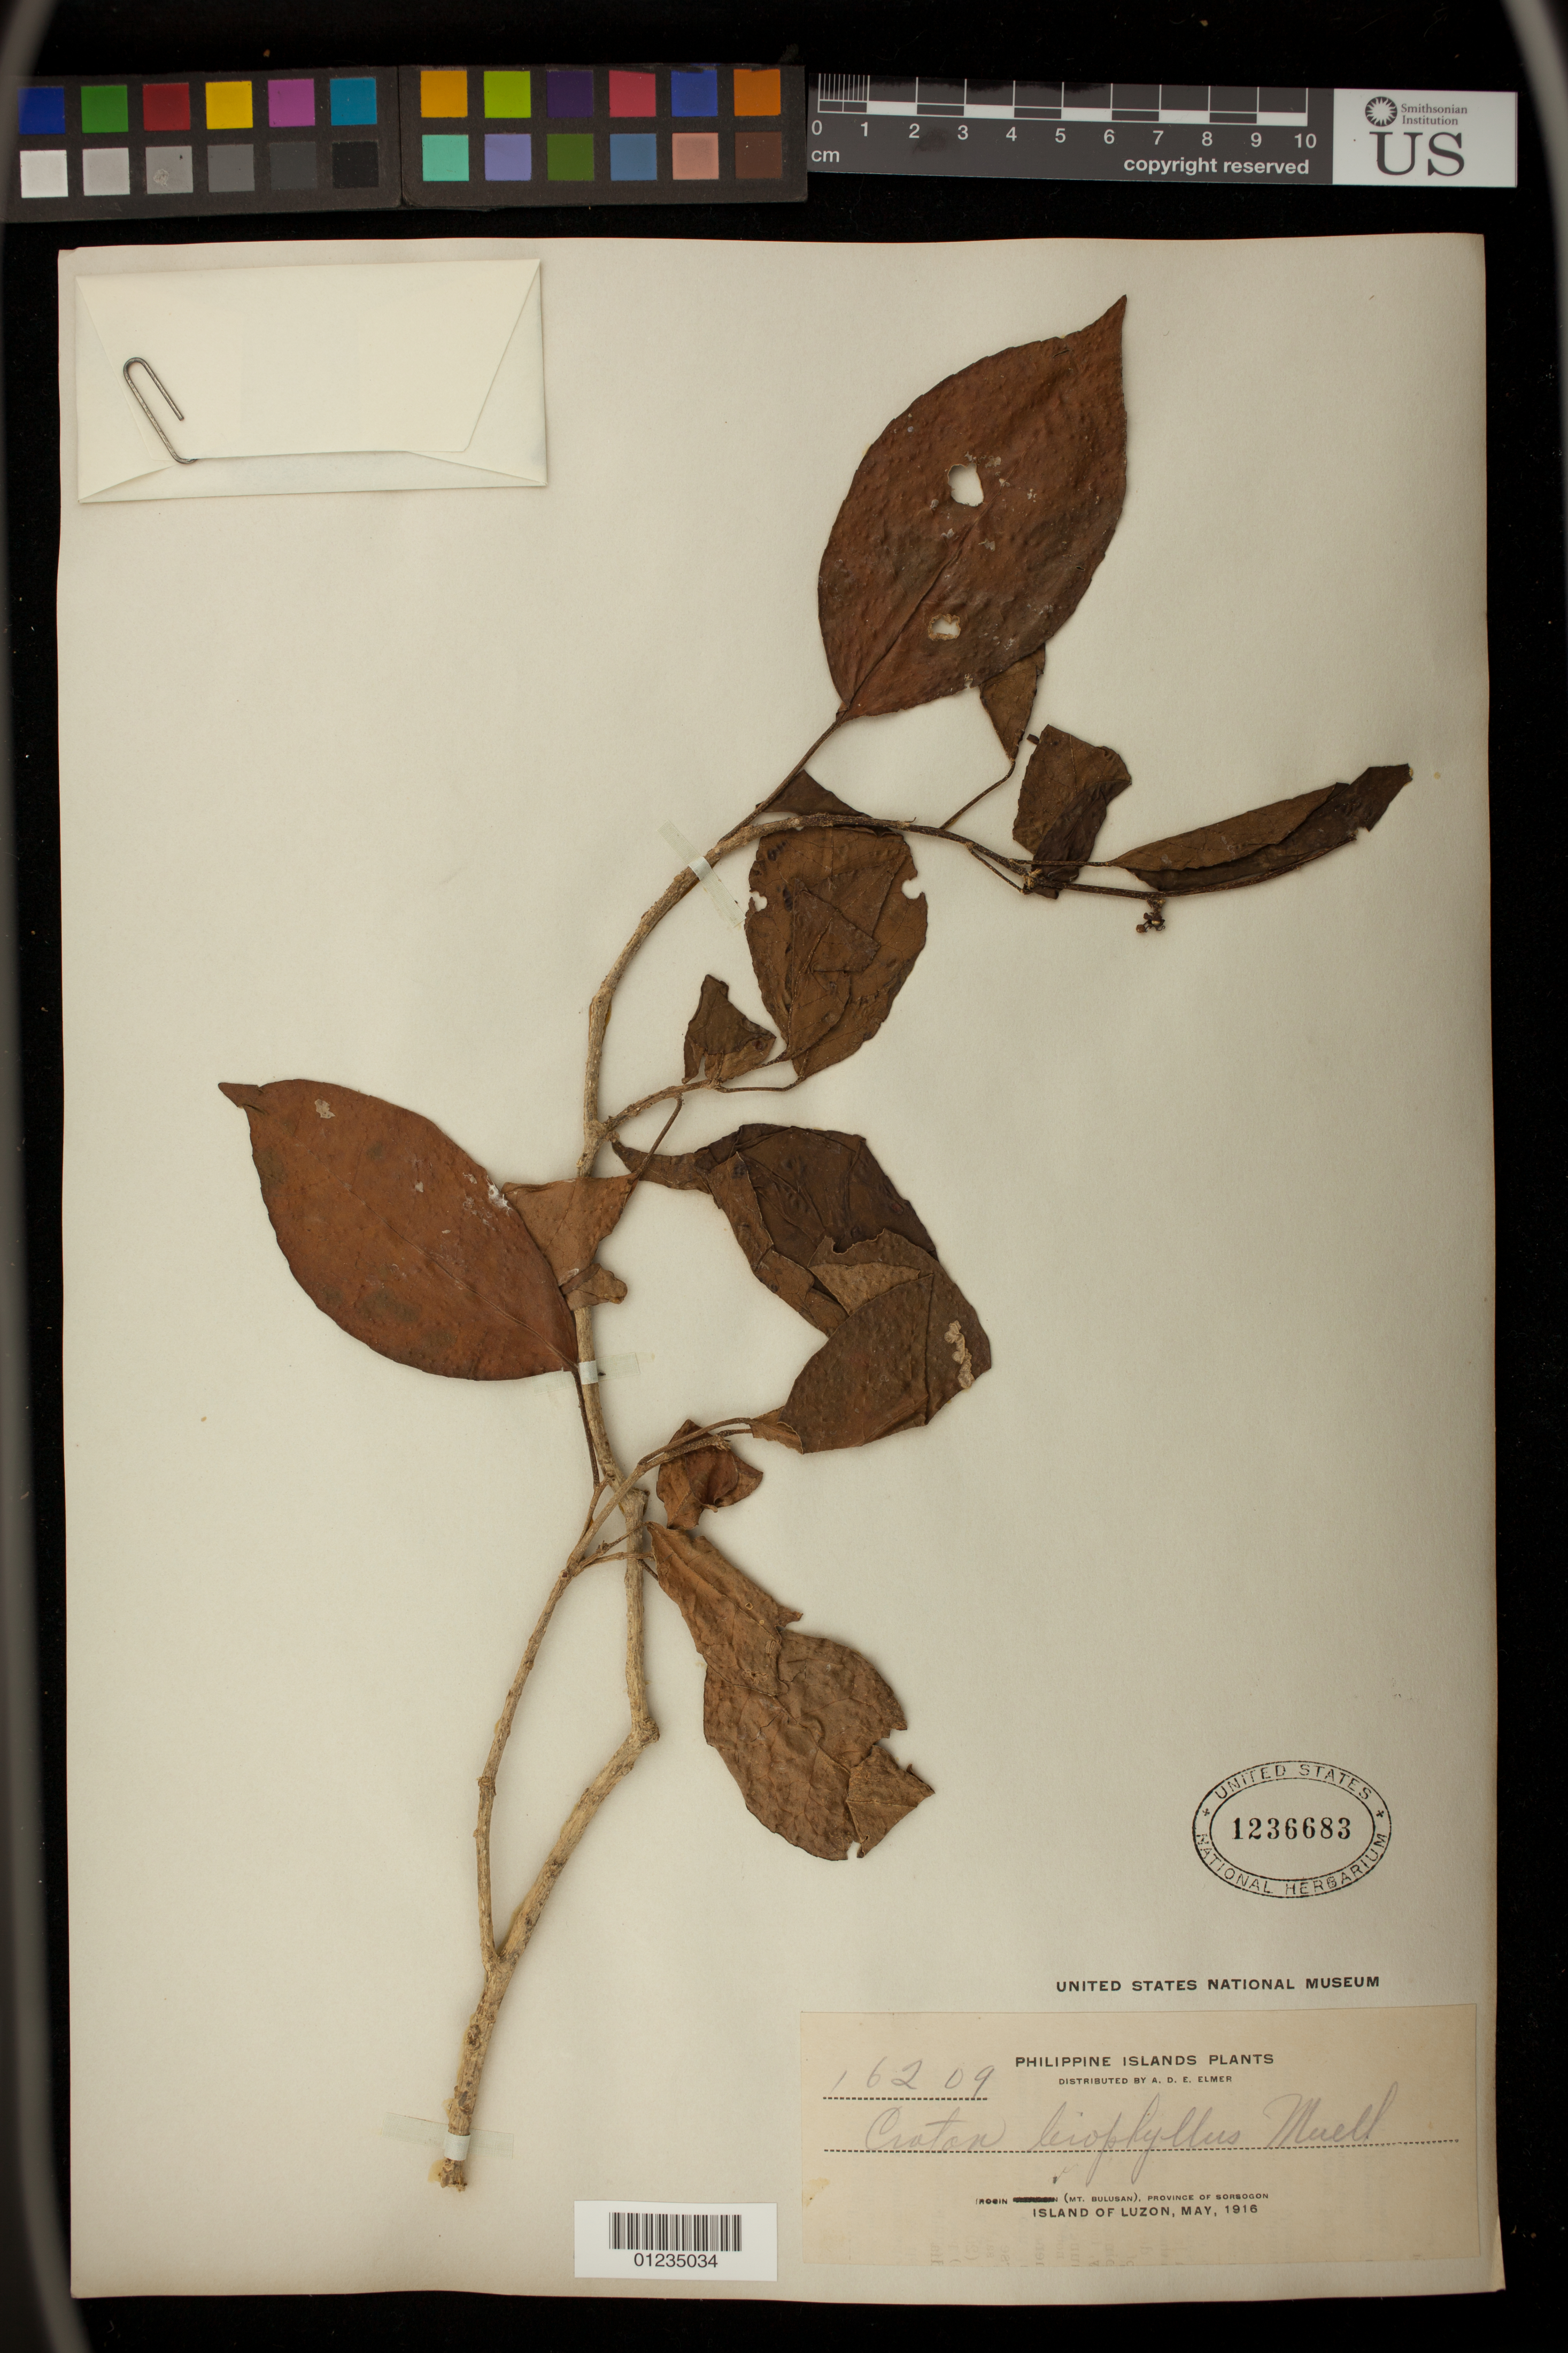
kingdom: Plantae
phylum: Tracheophyta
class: Magnoliopsida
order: Malpighiales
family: Euphorbiaceae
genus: Croton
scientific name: Croton leiophyllus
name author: Müll. Arg.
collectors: A. D. E. Elmer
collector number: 16209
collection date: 1916-05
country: Philippines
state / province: Bicol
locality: Iroein (Mt. Bulusan)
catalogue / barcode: US 1236683